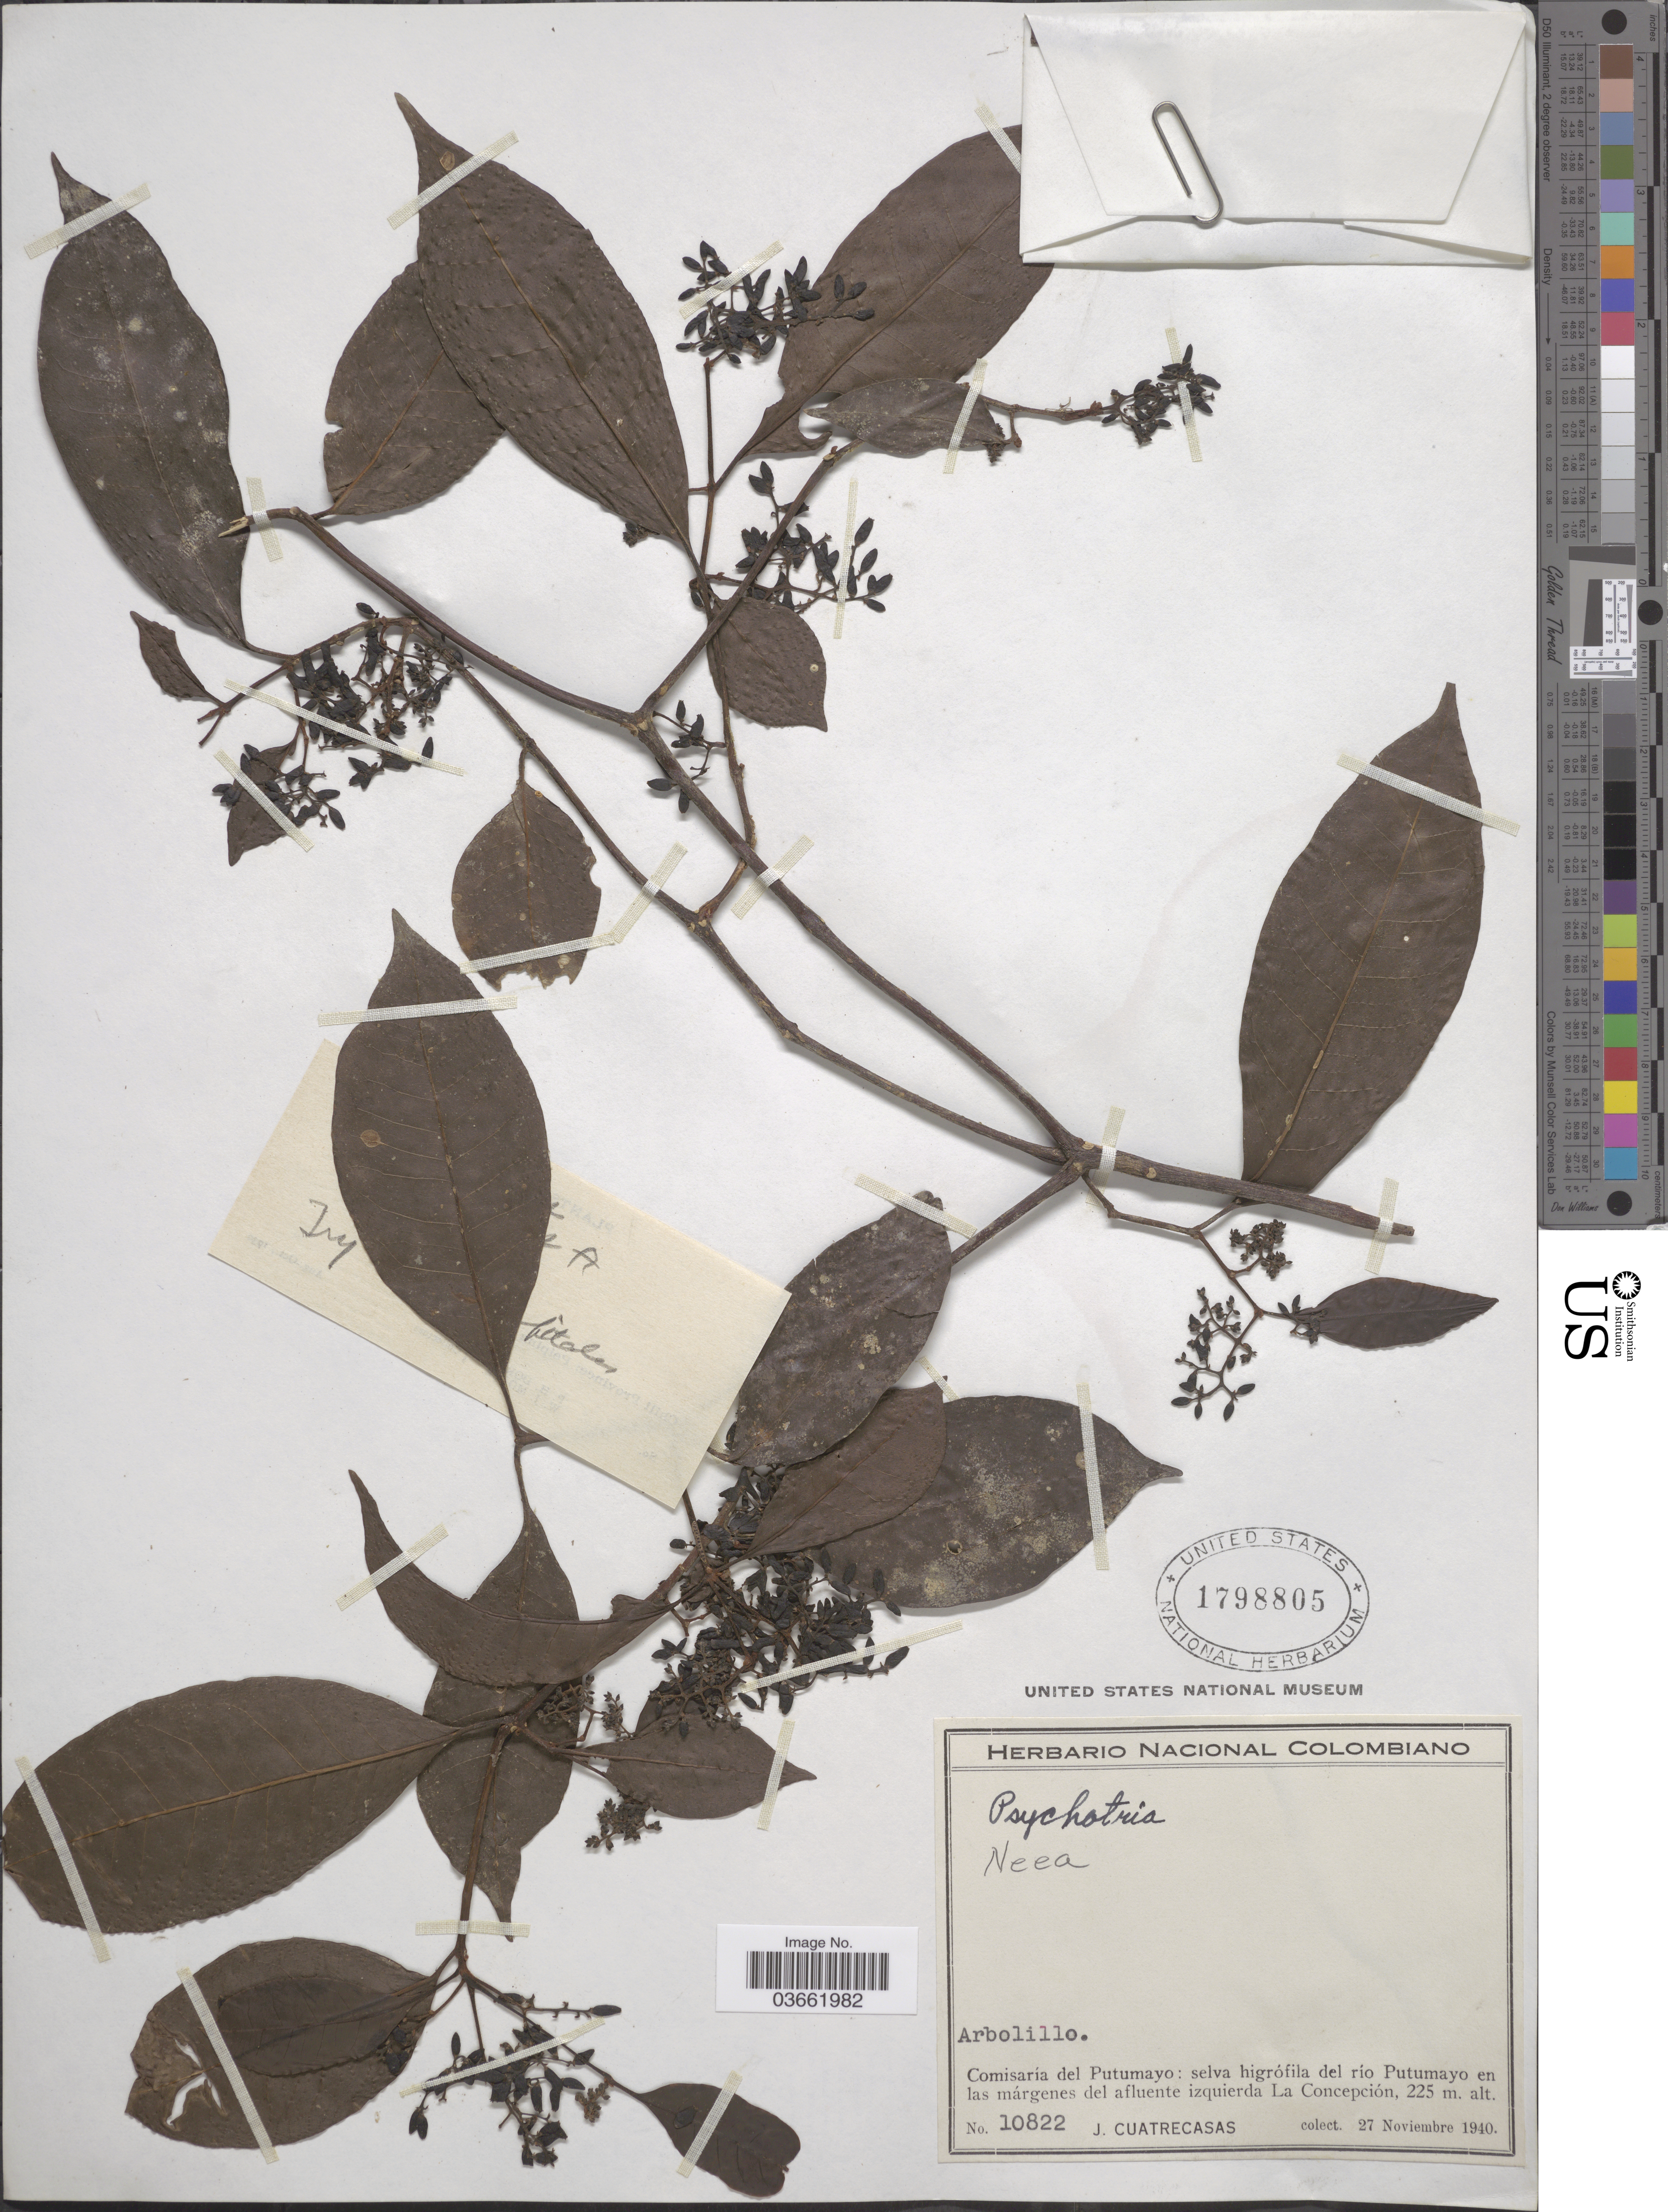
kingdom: Plantae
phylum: Tracheophyta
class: Magnoliopsida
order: Caryophyllales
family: Nyctaginaceae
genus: Neea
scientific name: Neea sp.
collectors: J. Cuatrecasas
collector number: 10822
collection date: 1940-11-27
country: Colombia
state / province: Putumayo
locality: Comisaría del Putumayo: selva higrófila del río Putumayo en las márgenes del afluente izquierda La Concepción.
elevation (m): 225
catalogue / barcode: US 1798805